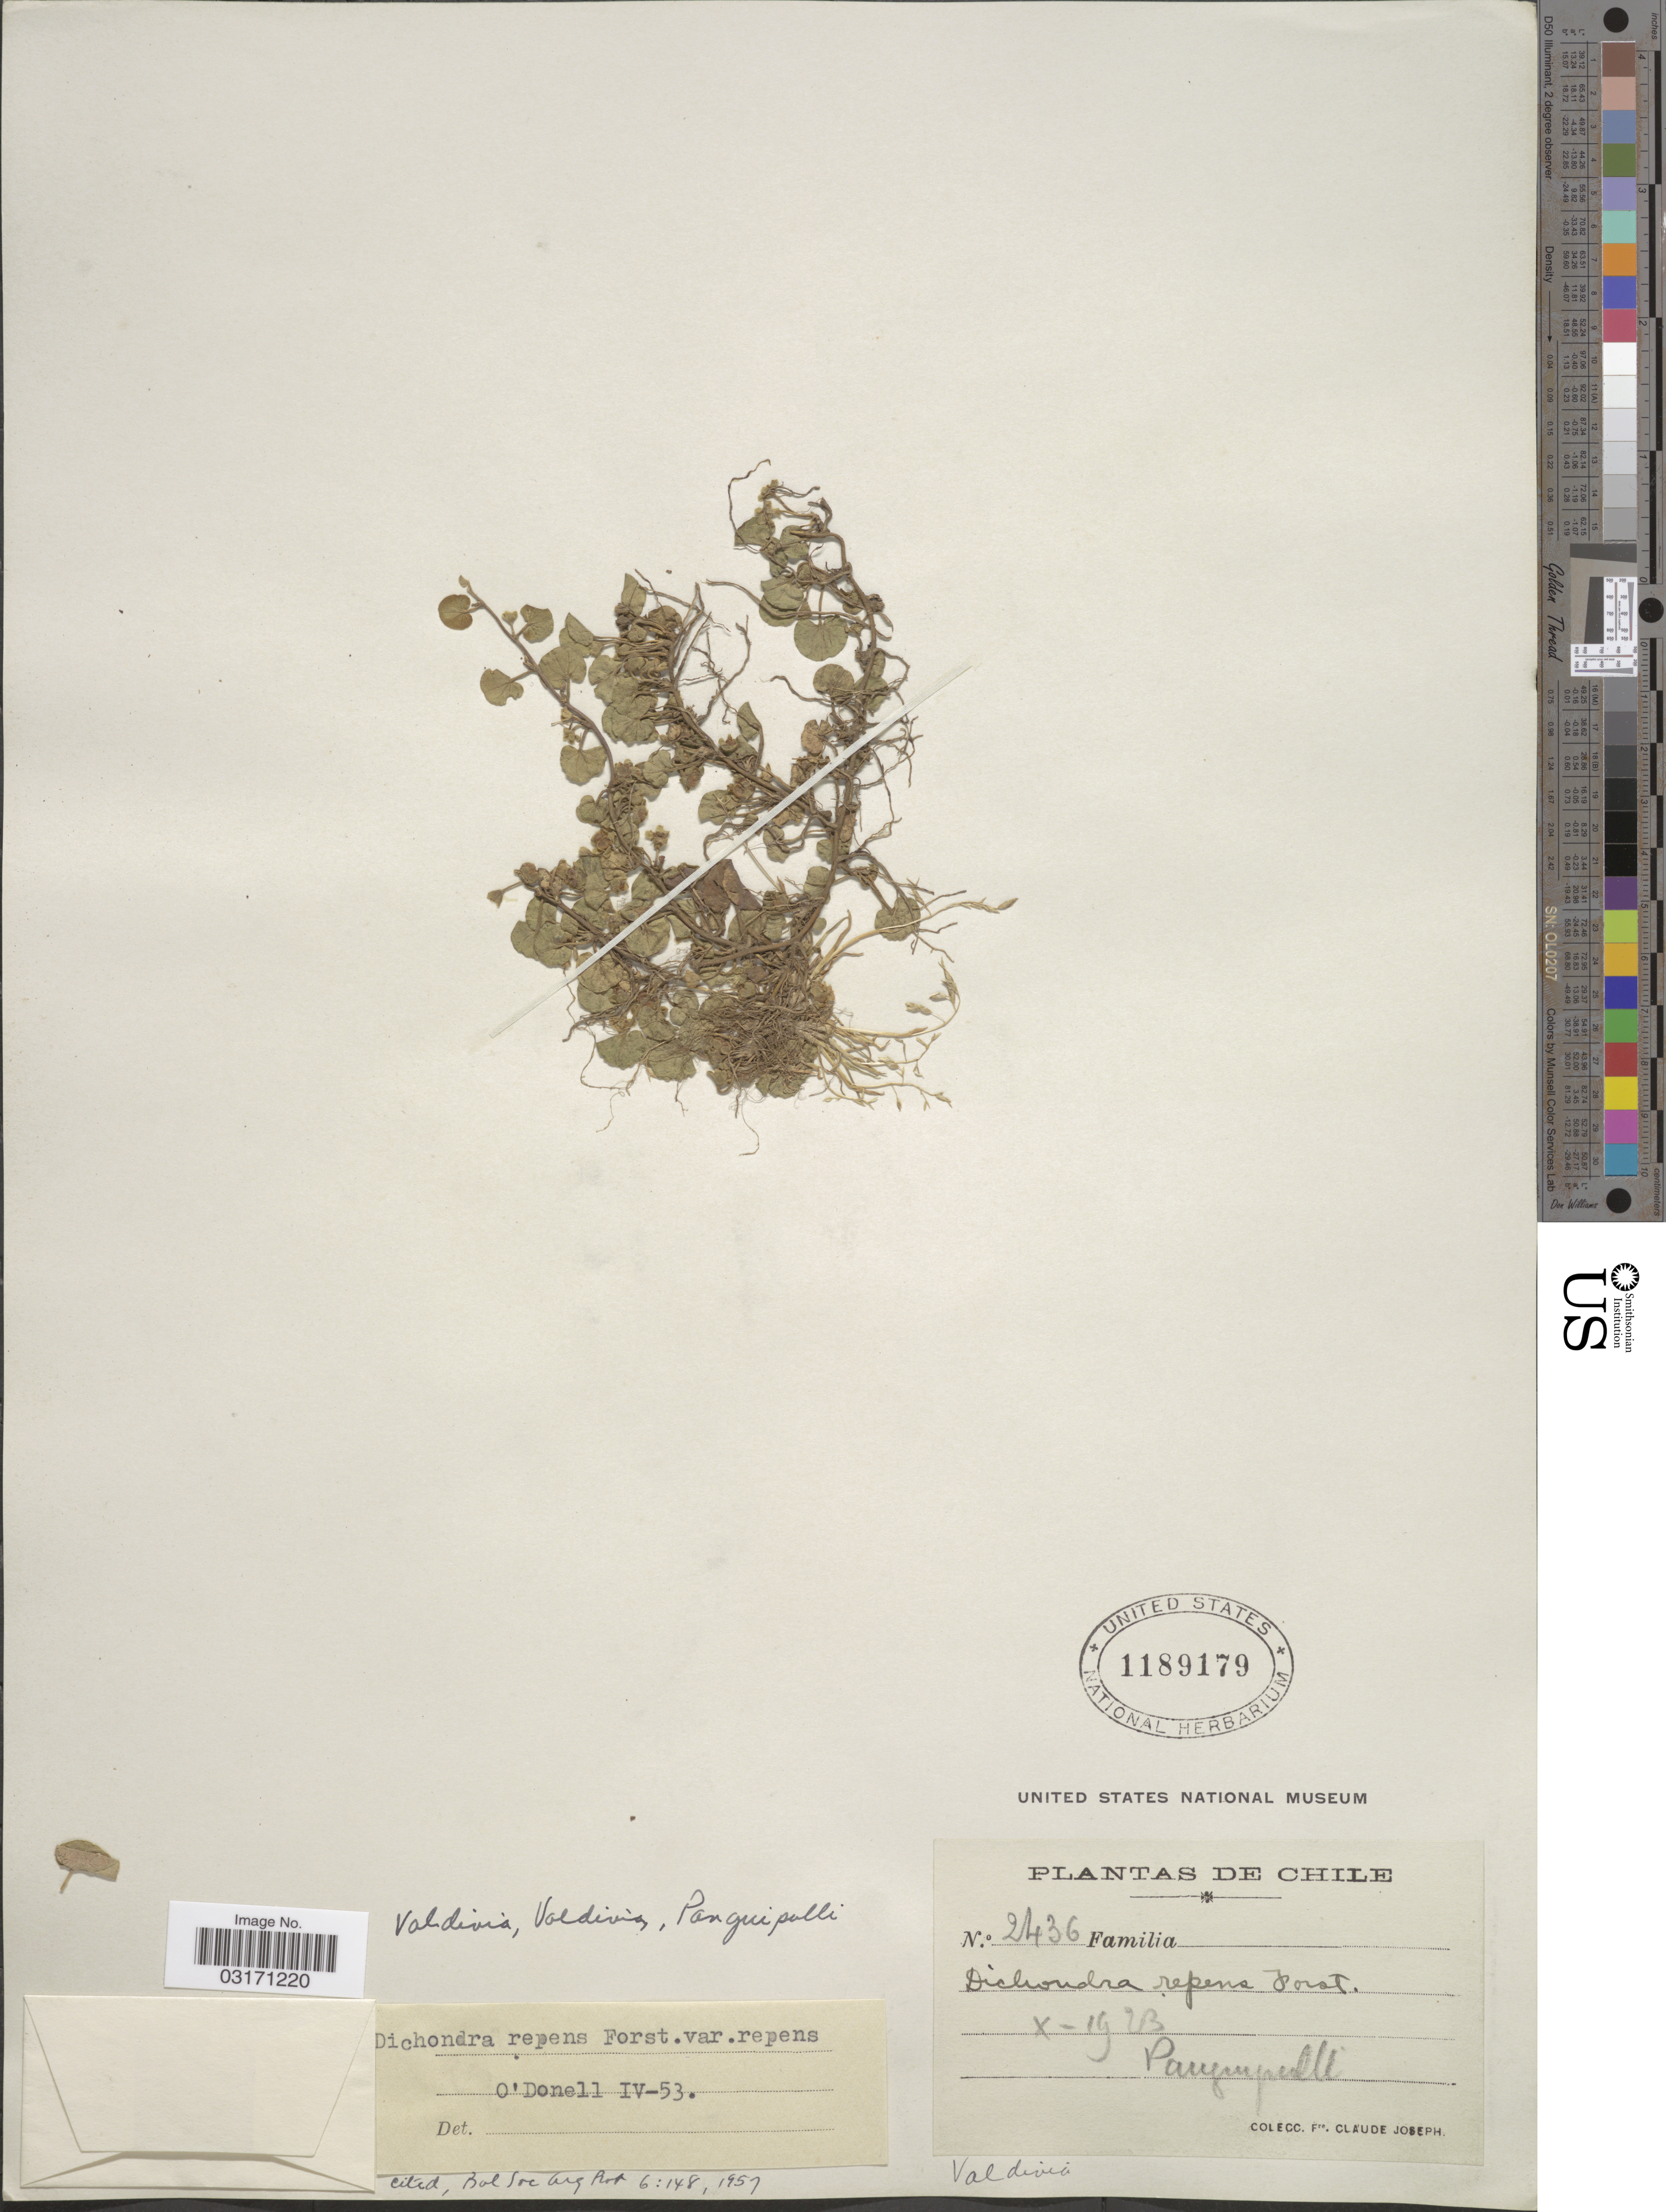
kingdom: Plantae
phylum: Tracheophyta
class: Magnoliopsida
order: Solanales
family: Convolvulaceae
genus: Dichondra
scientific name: Dichondra repens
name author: J.R. Forst. & G. Forst.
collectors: Frere Claude Joseph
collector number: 2436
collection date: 1923-10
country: Chile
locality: Panguipulli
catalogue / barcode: US 1189179